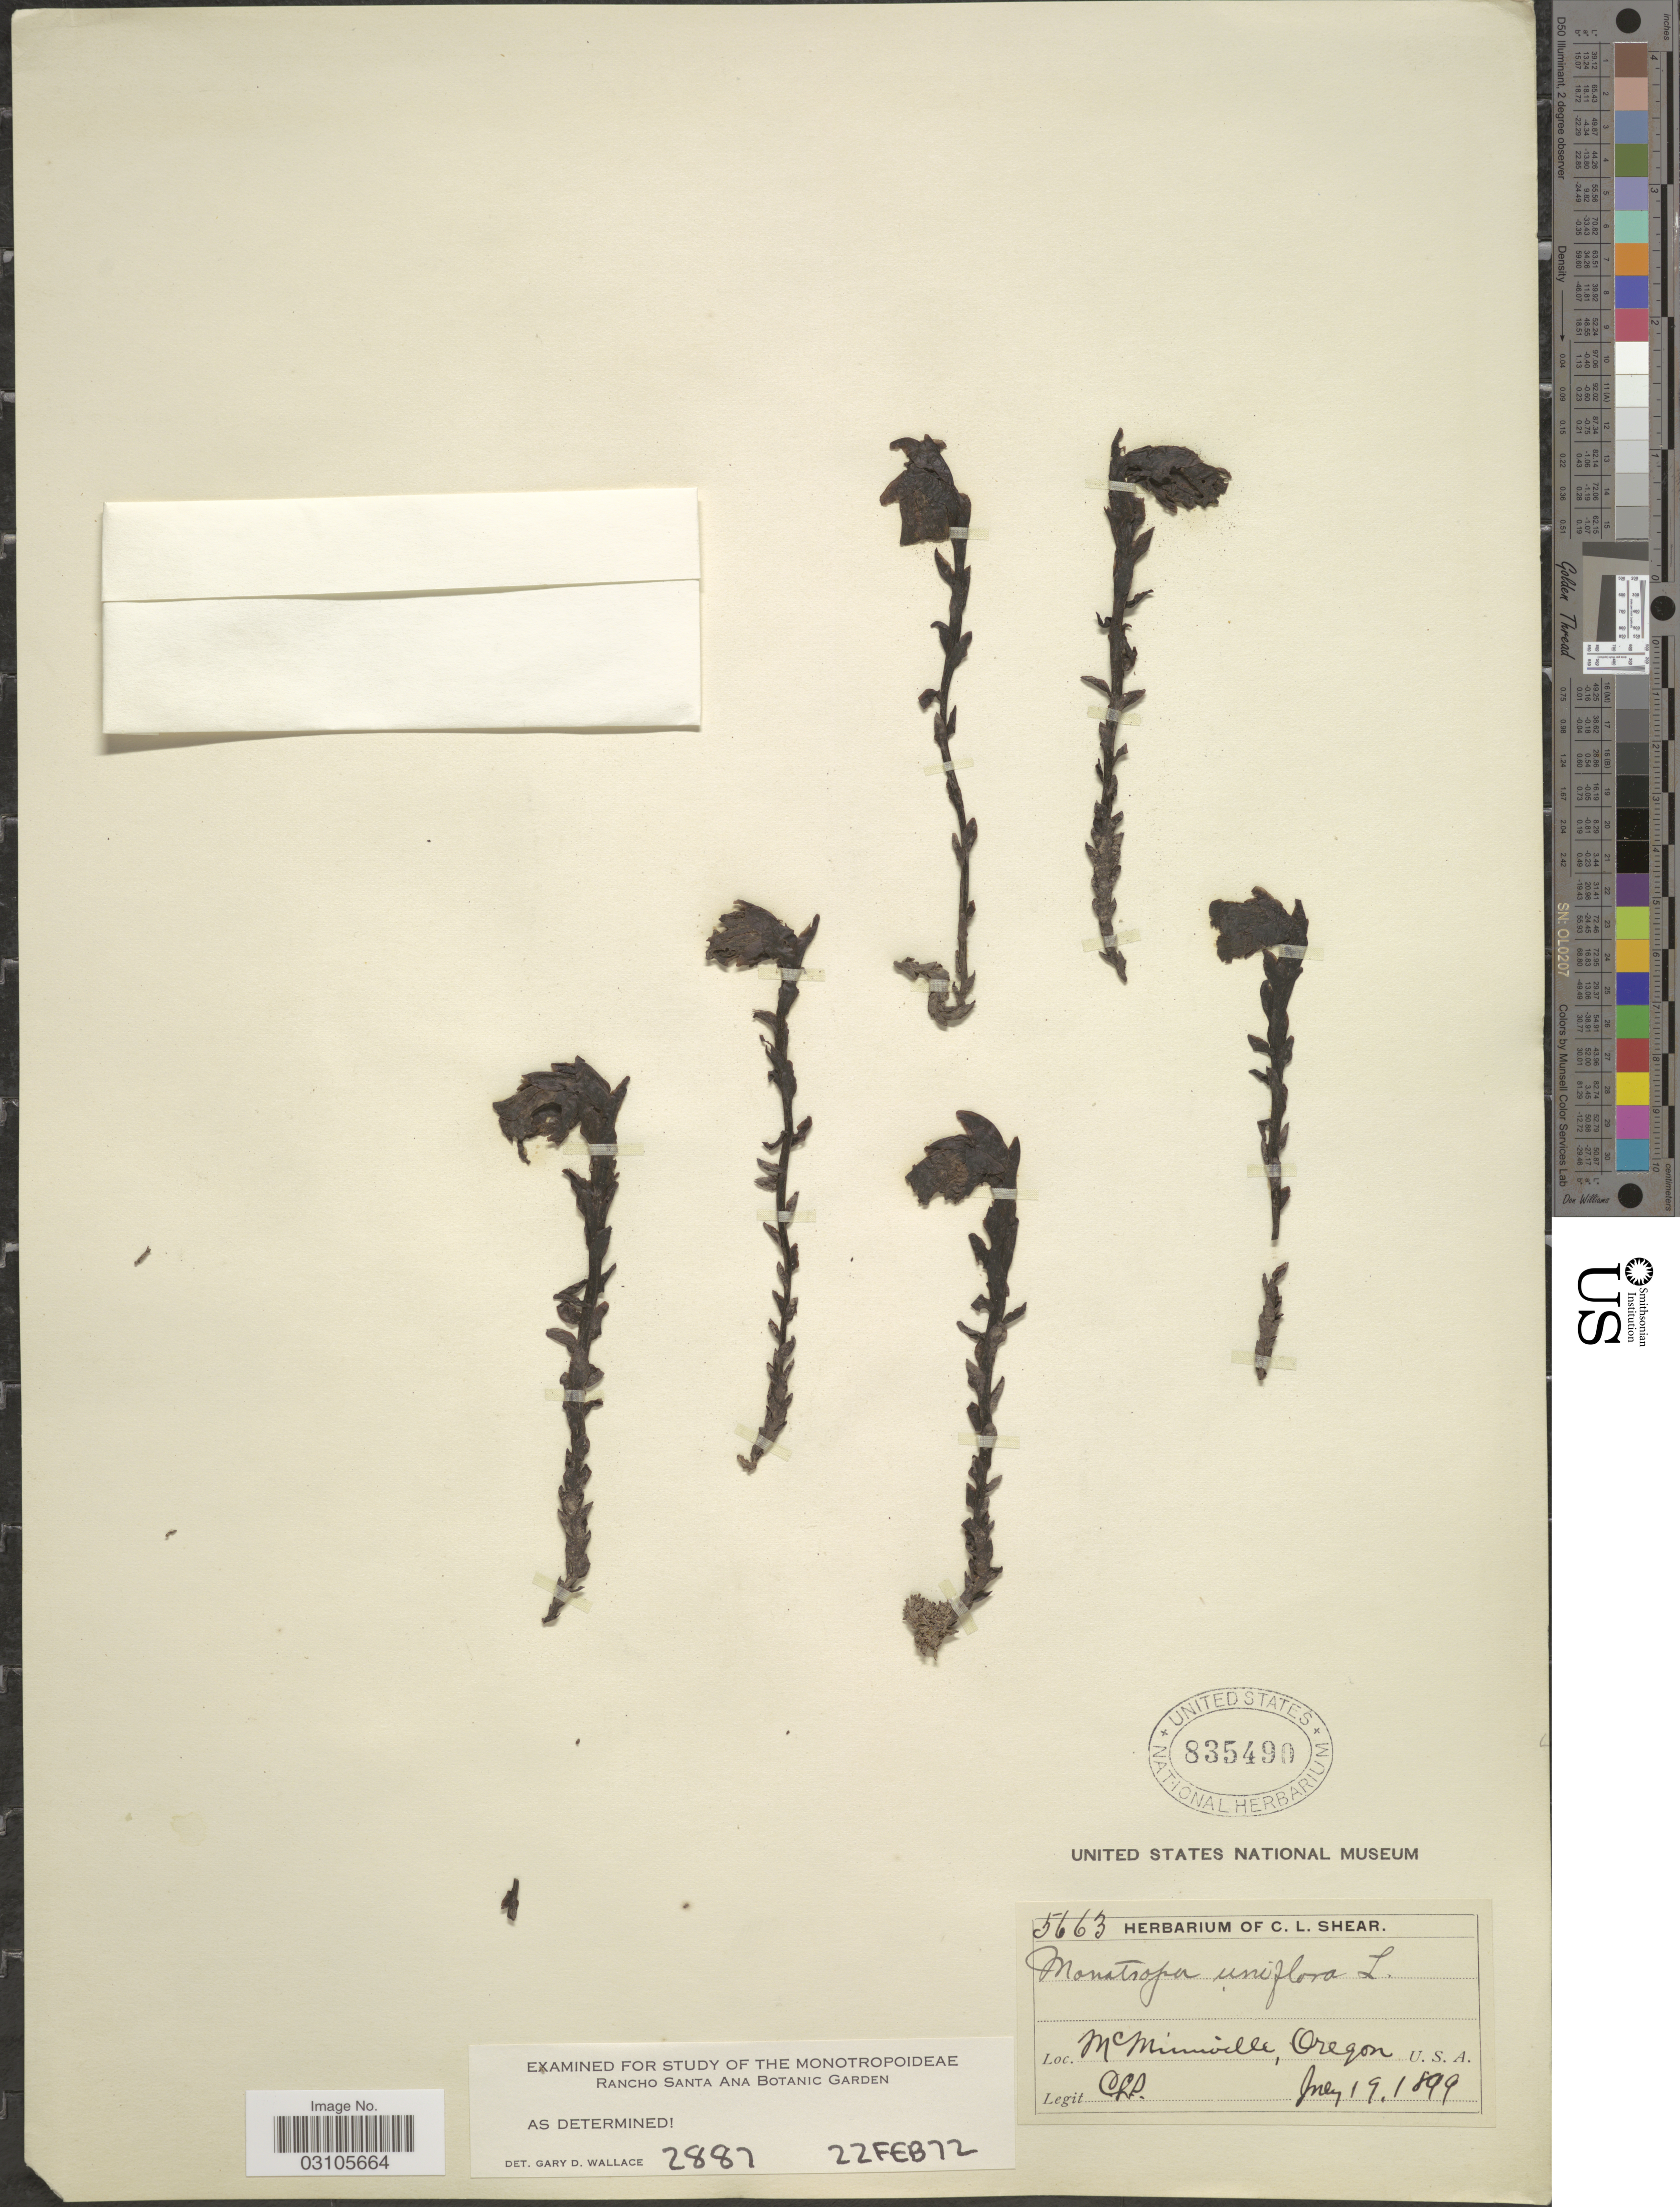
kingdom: Plantae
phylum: Tracheophyta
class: Magnoliopsida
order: Ericales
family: Ericaceae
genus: Monotropa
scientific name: Monotropa uniflora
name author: L.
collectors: C. L. Shear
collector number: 5663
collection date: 1899-07-19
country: United States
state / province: Oregon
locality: McMinnville.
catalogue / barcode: US 835490